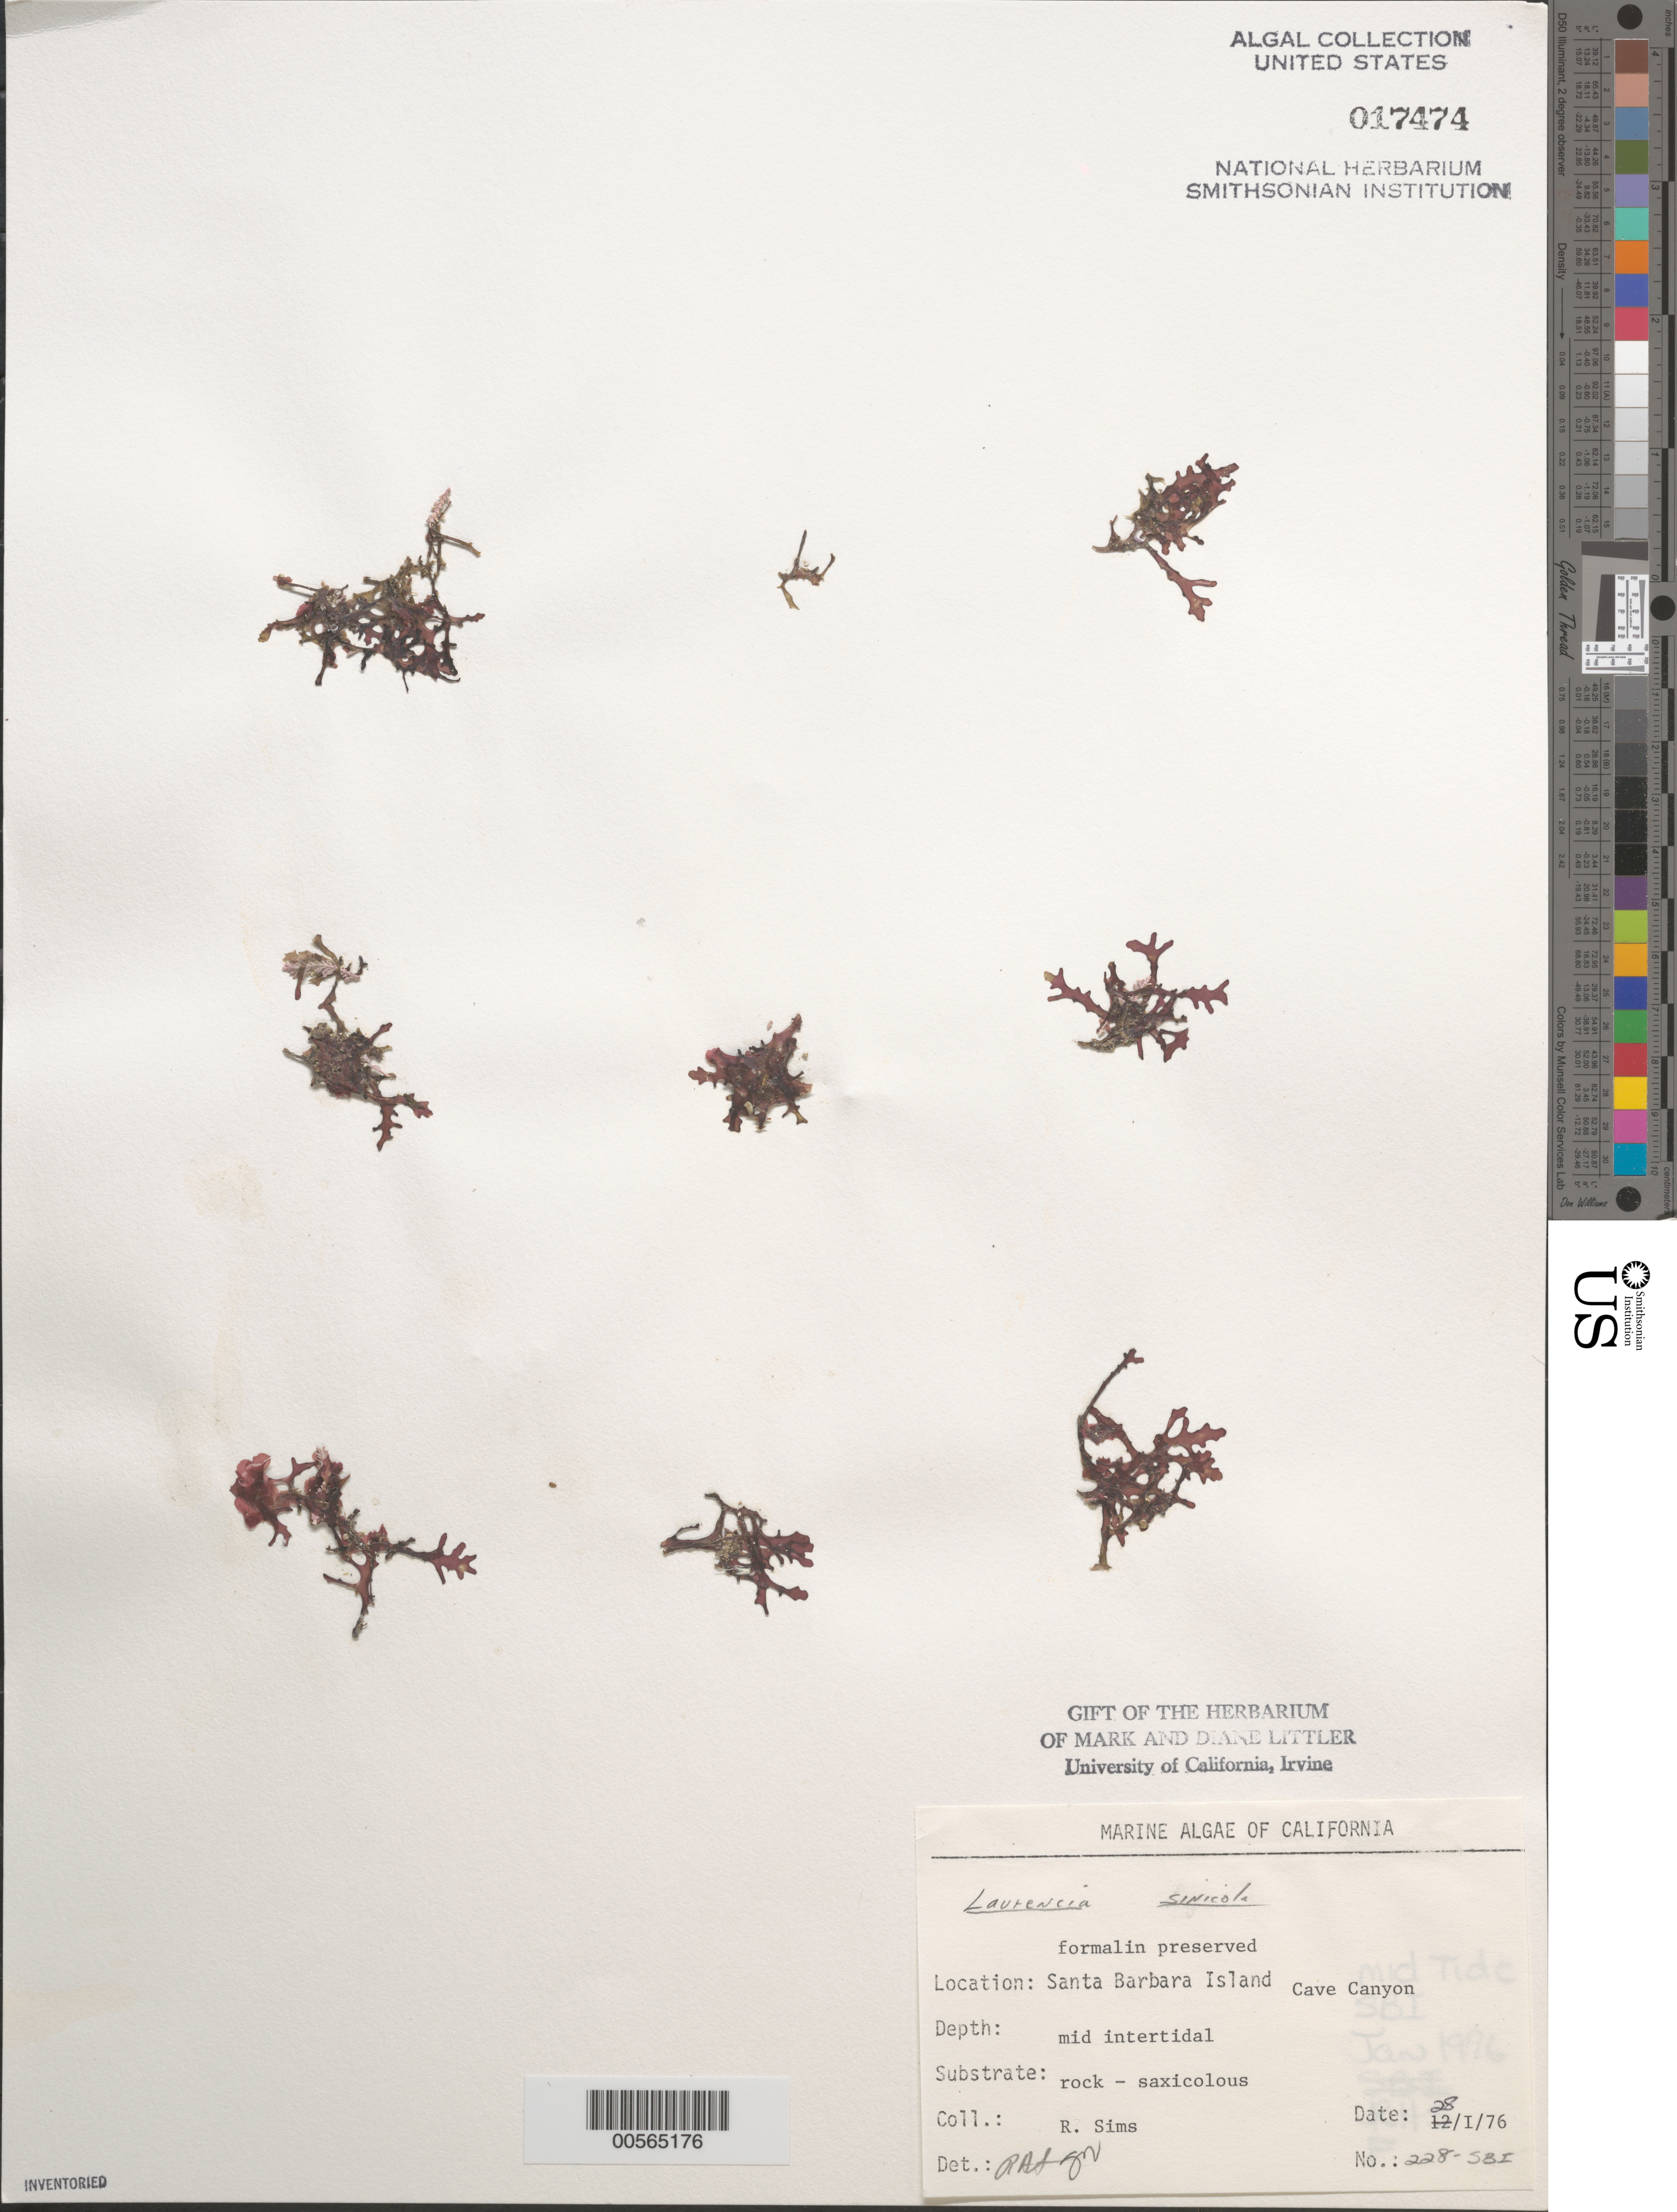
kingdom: Plantae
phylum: Rhodophyta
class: Florideophyceae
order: Ceramiales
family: Rhodomelaceae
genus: Osmundea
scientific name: Osmundea sinicola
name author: (Setchell & N.L. Gardner) K.W. Nam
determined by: Algae name updating Project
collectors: R. H. Sims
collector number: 228-sbi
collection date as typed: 28 Jan 1976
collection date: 1976-01-28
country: United States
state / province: California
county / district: Santa Barbara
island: Santa Barbara Island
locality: Cave Canyon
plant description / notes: BLM-SOCALBIGHT Rocky Intertidal Survey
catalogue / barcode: US 17474